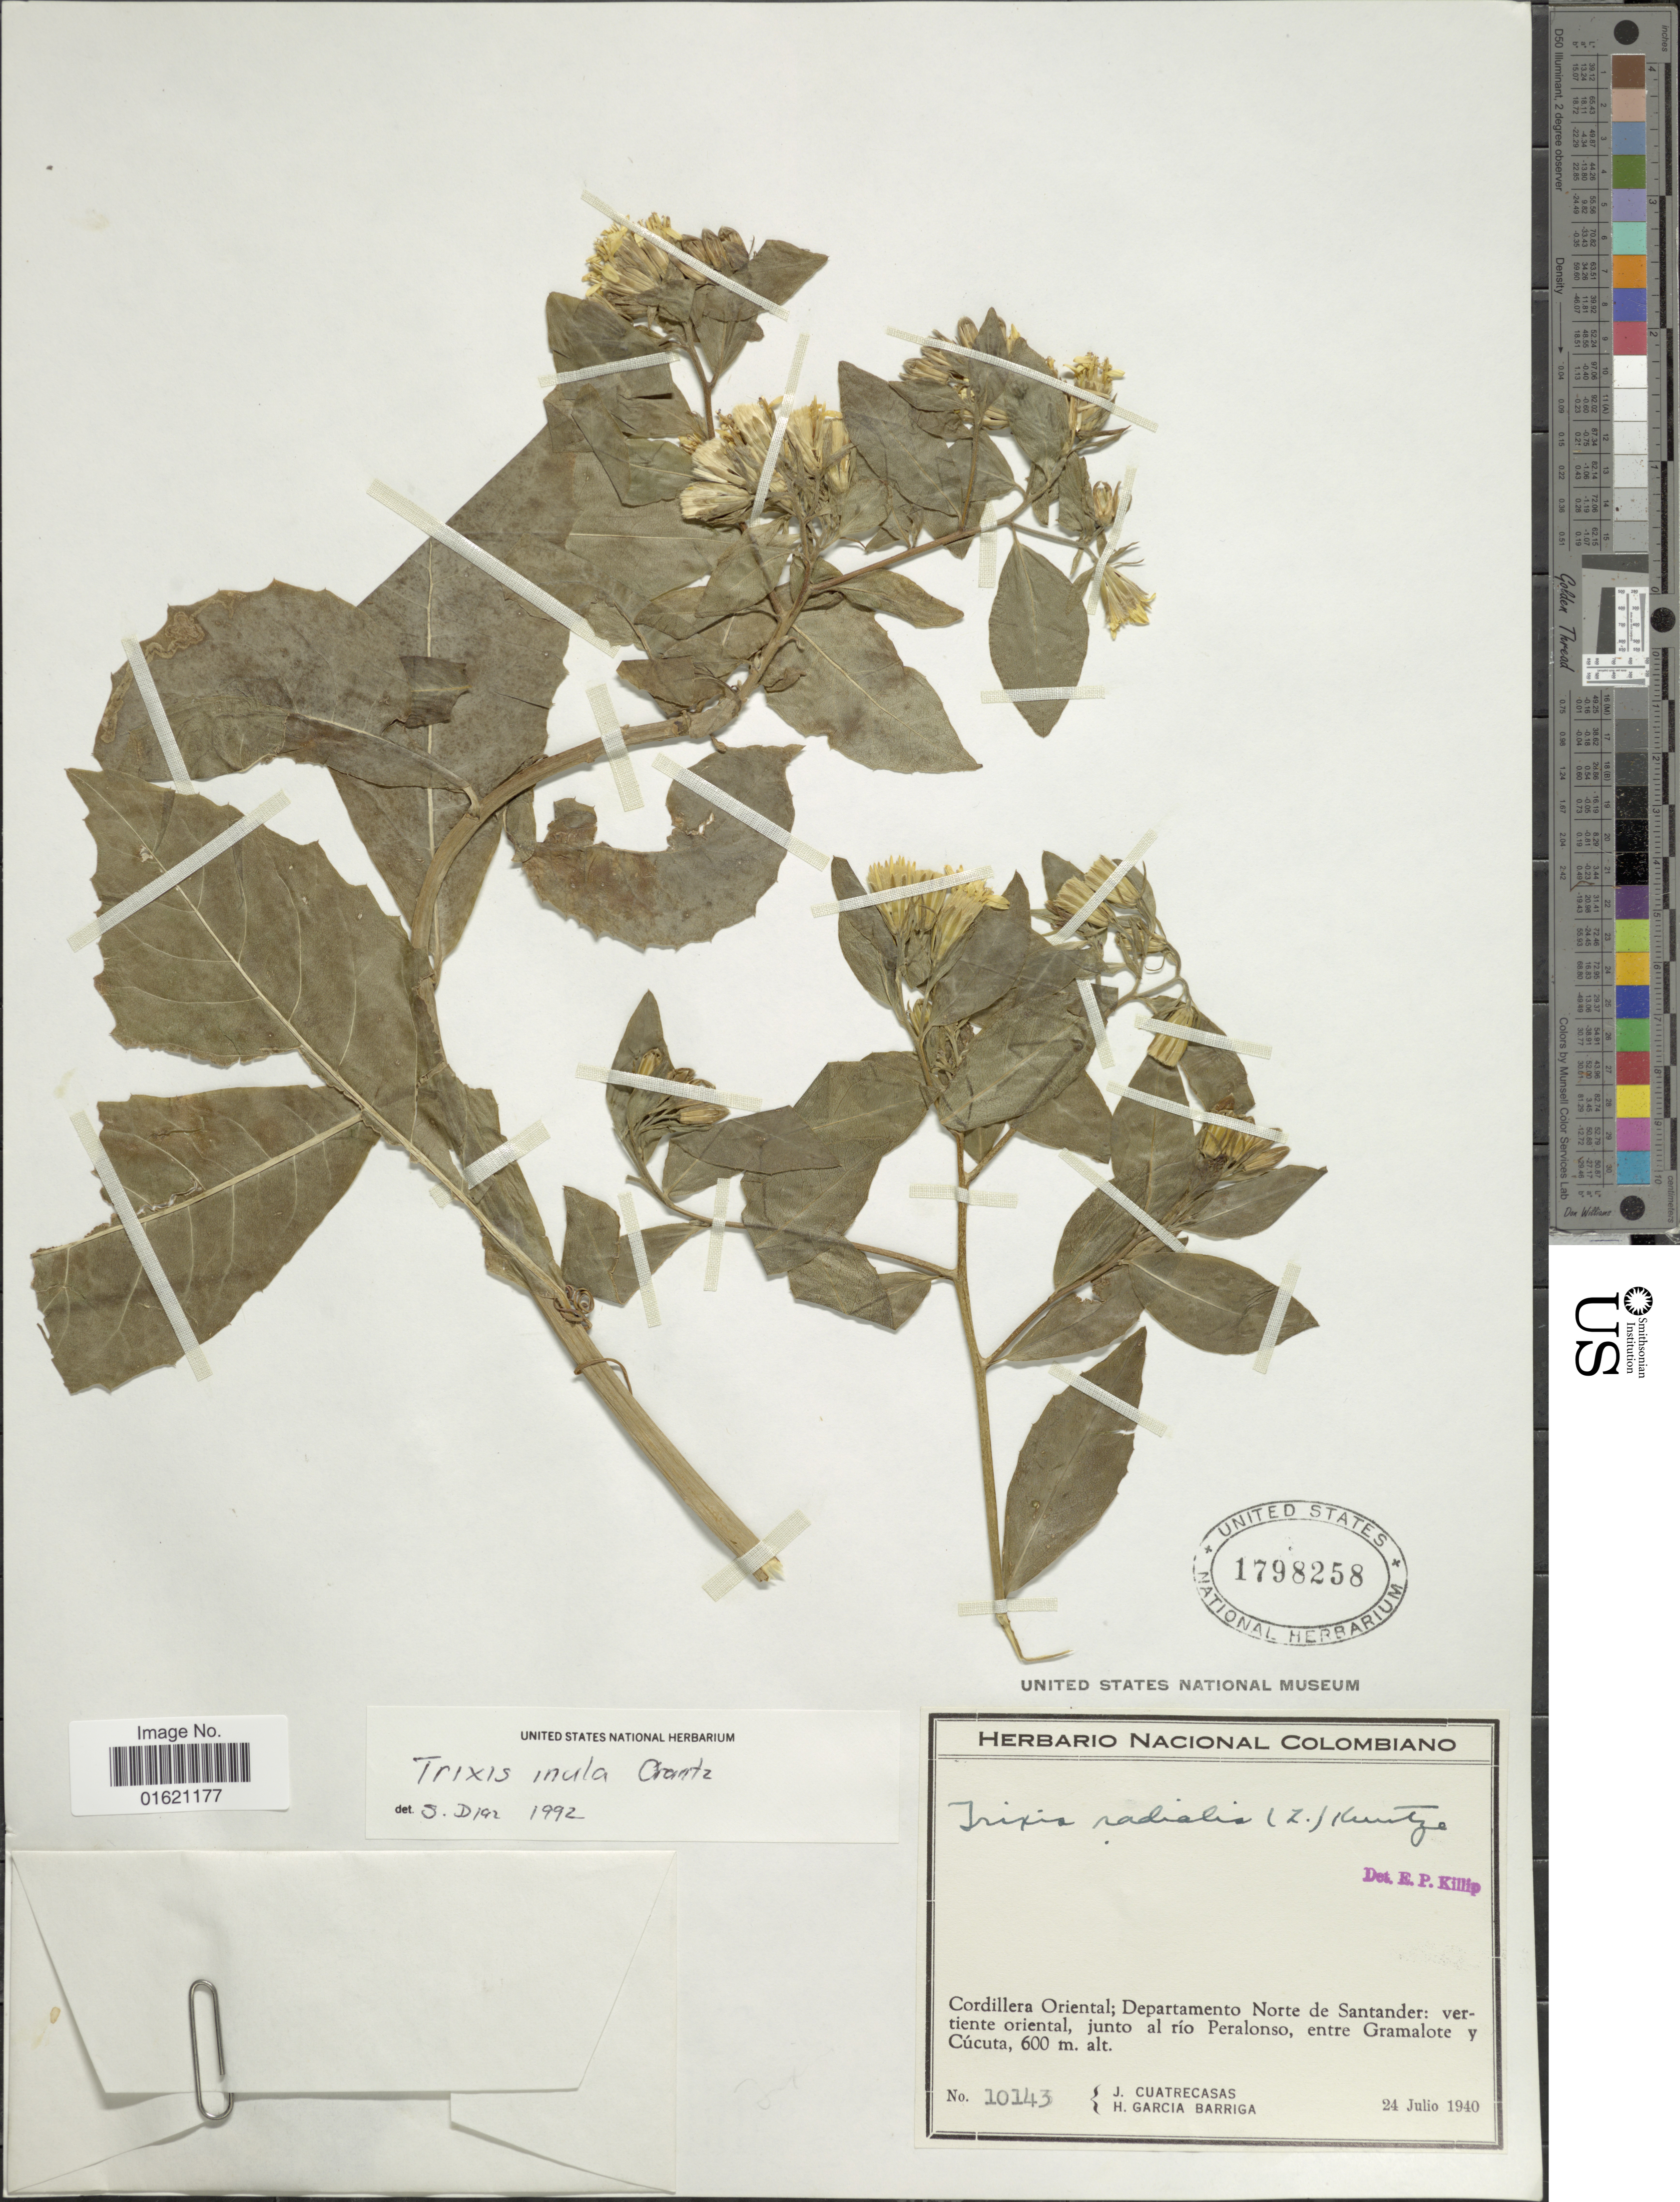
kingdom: Plantae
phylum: Tracheophyta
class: Magnoliopsida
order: Asterales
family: Asteraceae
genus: Trixis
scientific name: Trixis inula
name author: Crantz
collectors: J. Cuatrecasas & H. García Barriga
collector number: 10143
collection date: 1940-07-24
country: Colombia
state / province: Norte de Santander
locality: Cordillera Oriental: Norte de Santander: vertiente oriental, junto al rio Peralonso, entre Gramalote u Cucuta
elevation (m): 600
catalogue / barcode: US 1798258